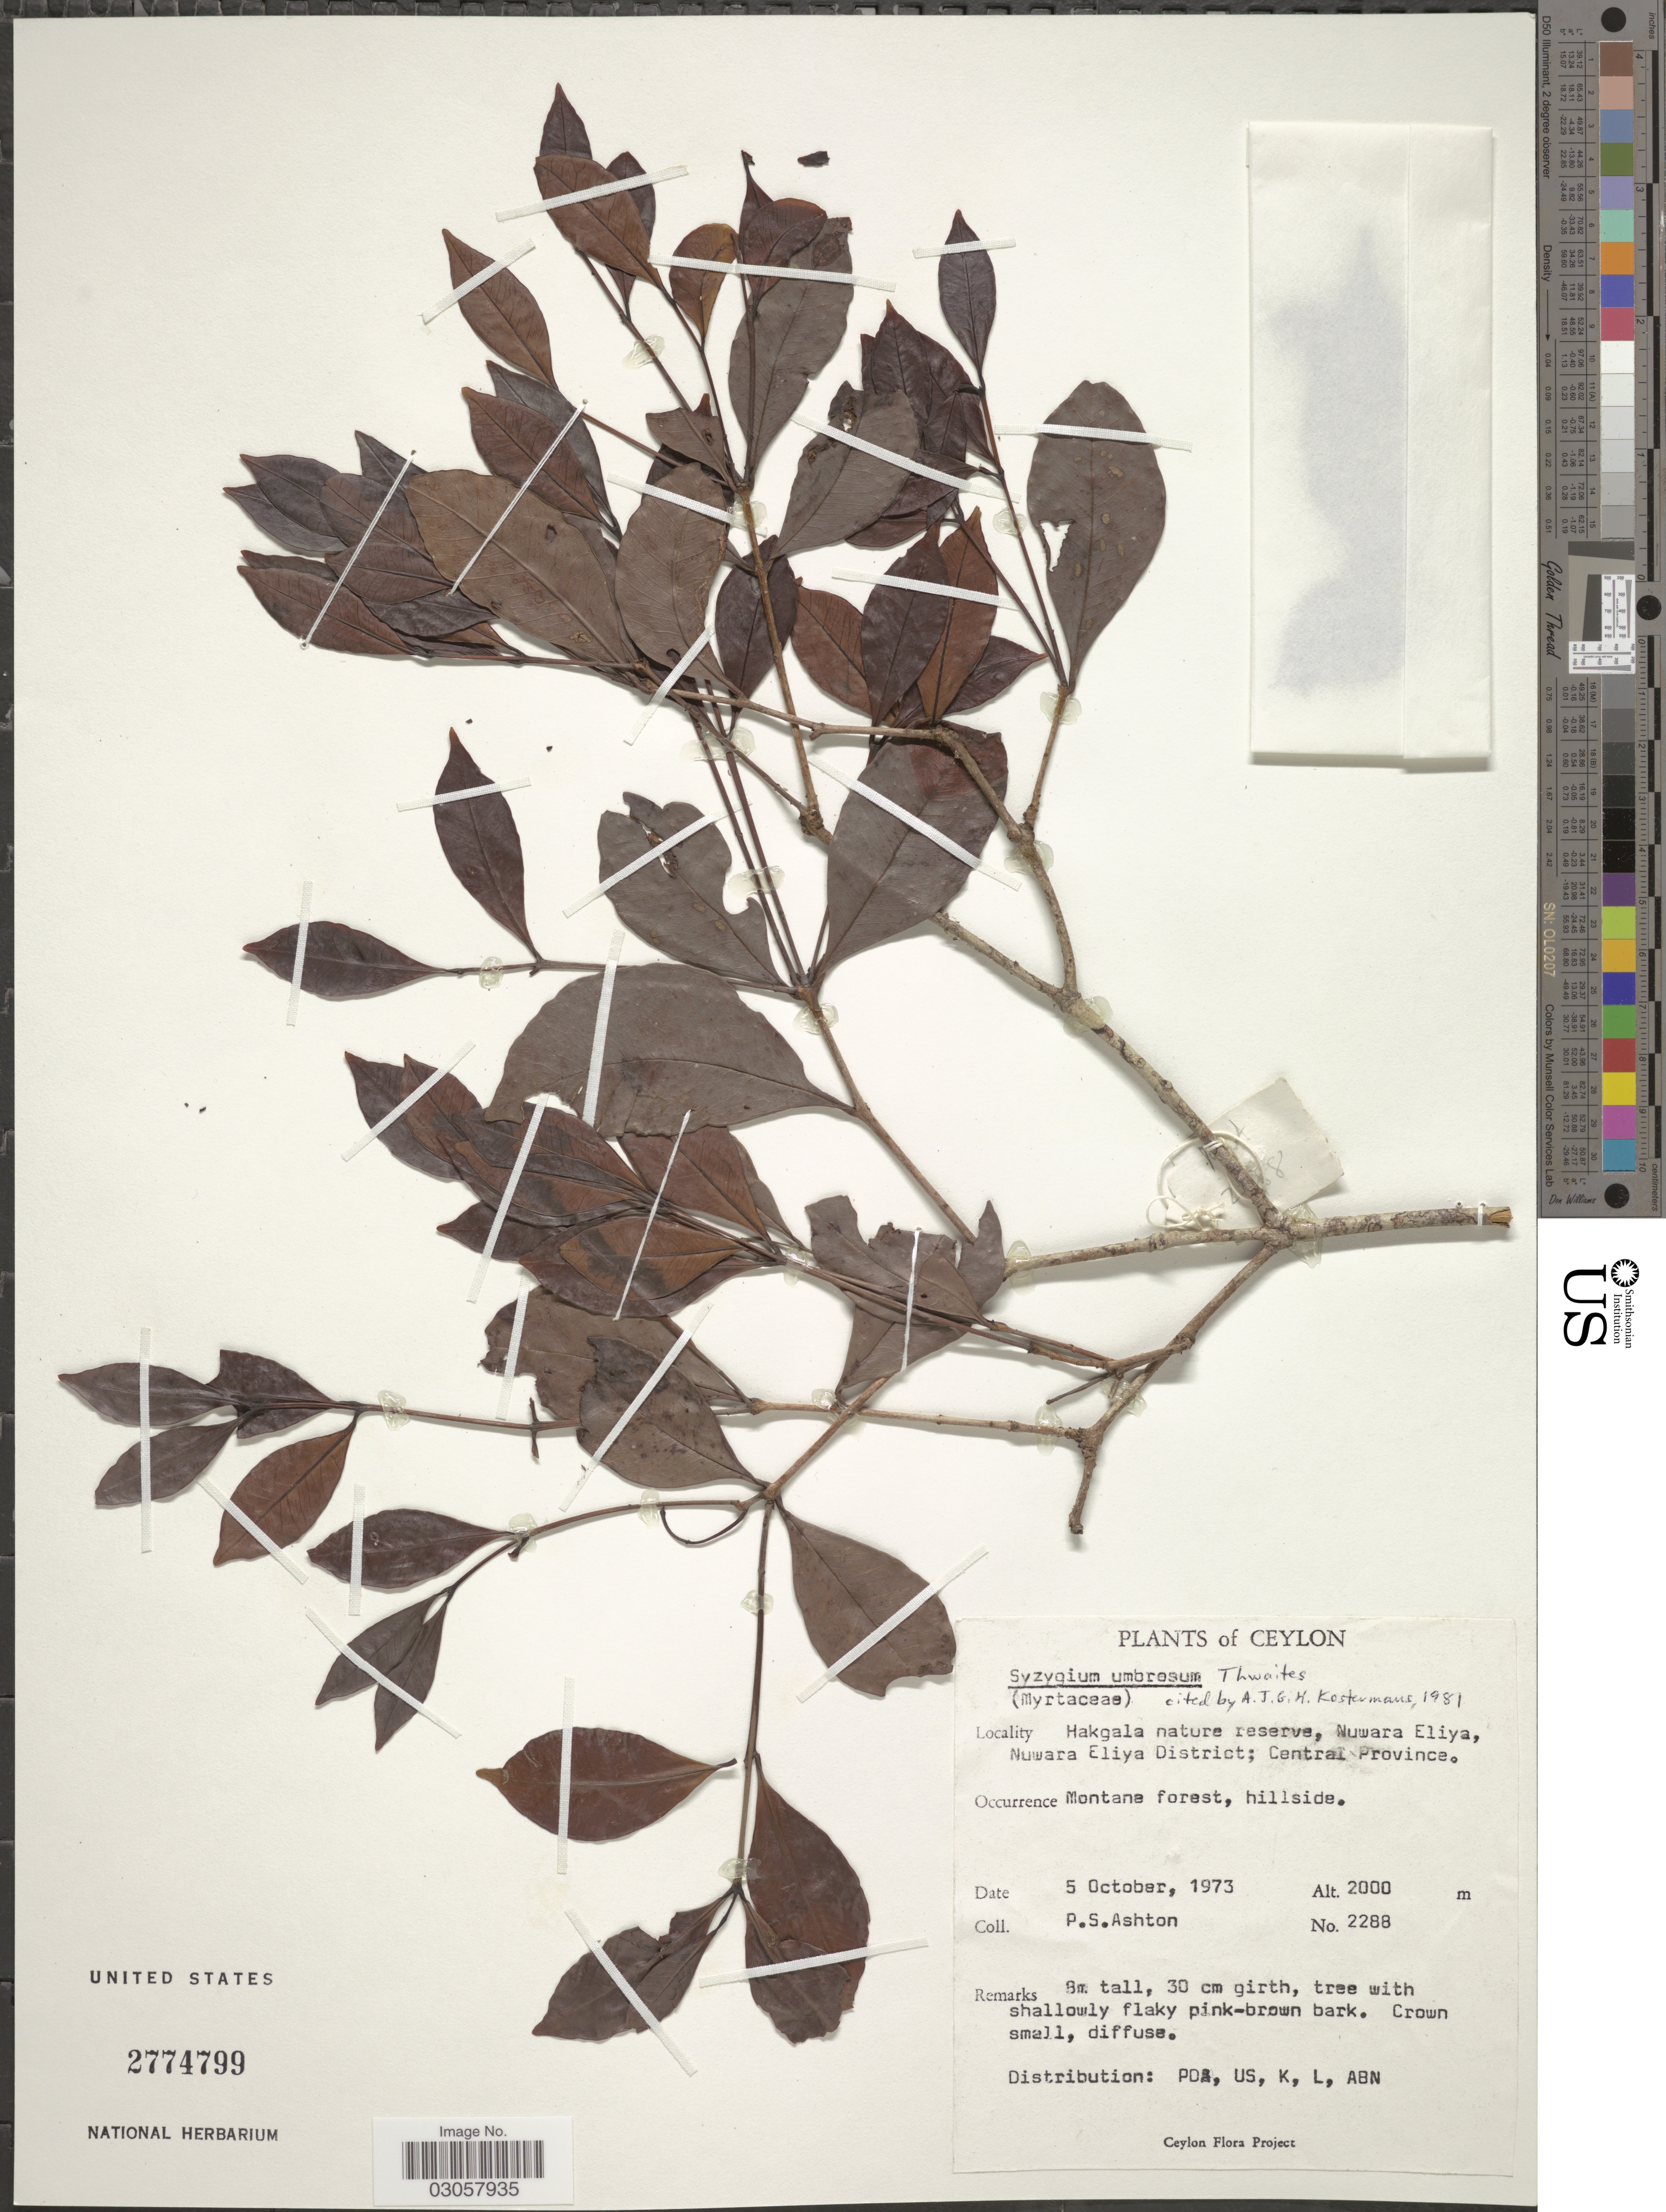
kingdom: Plantae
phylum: Tracheophyta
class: Magnoliopsida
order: Myrtales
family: Myrtaceae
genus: Syzygium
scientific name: Syzygium umbrosum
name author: Thwaites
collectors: P. S. Ashton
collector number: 2288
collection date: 1973-10-05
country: Sri Lanka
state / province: Central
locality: Ceylon. Hakgala nature reserve, Nuwara Eliya, Nuwara Eliya District.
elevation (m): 2000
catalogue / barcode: US 2774799